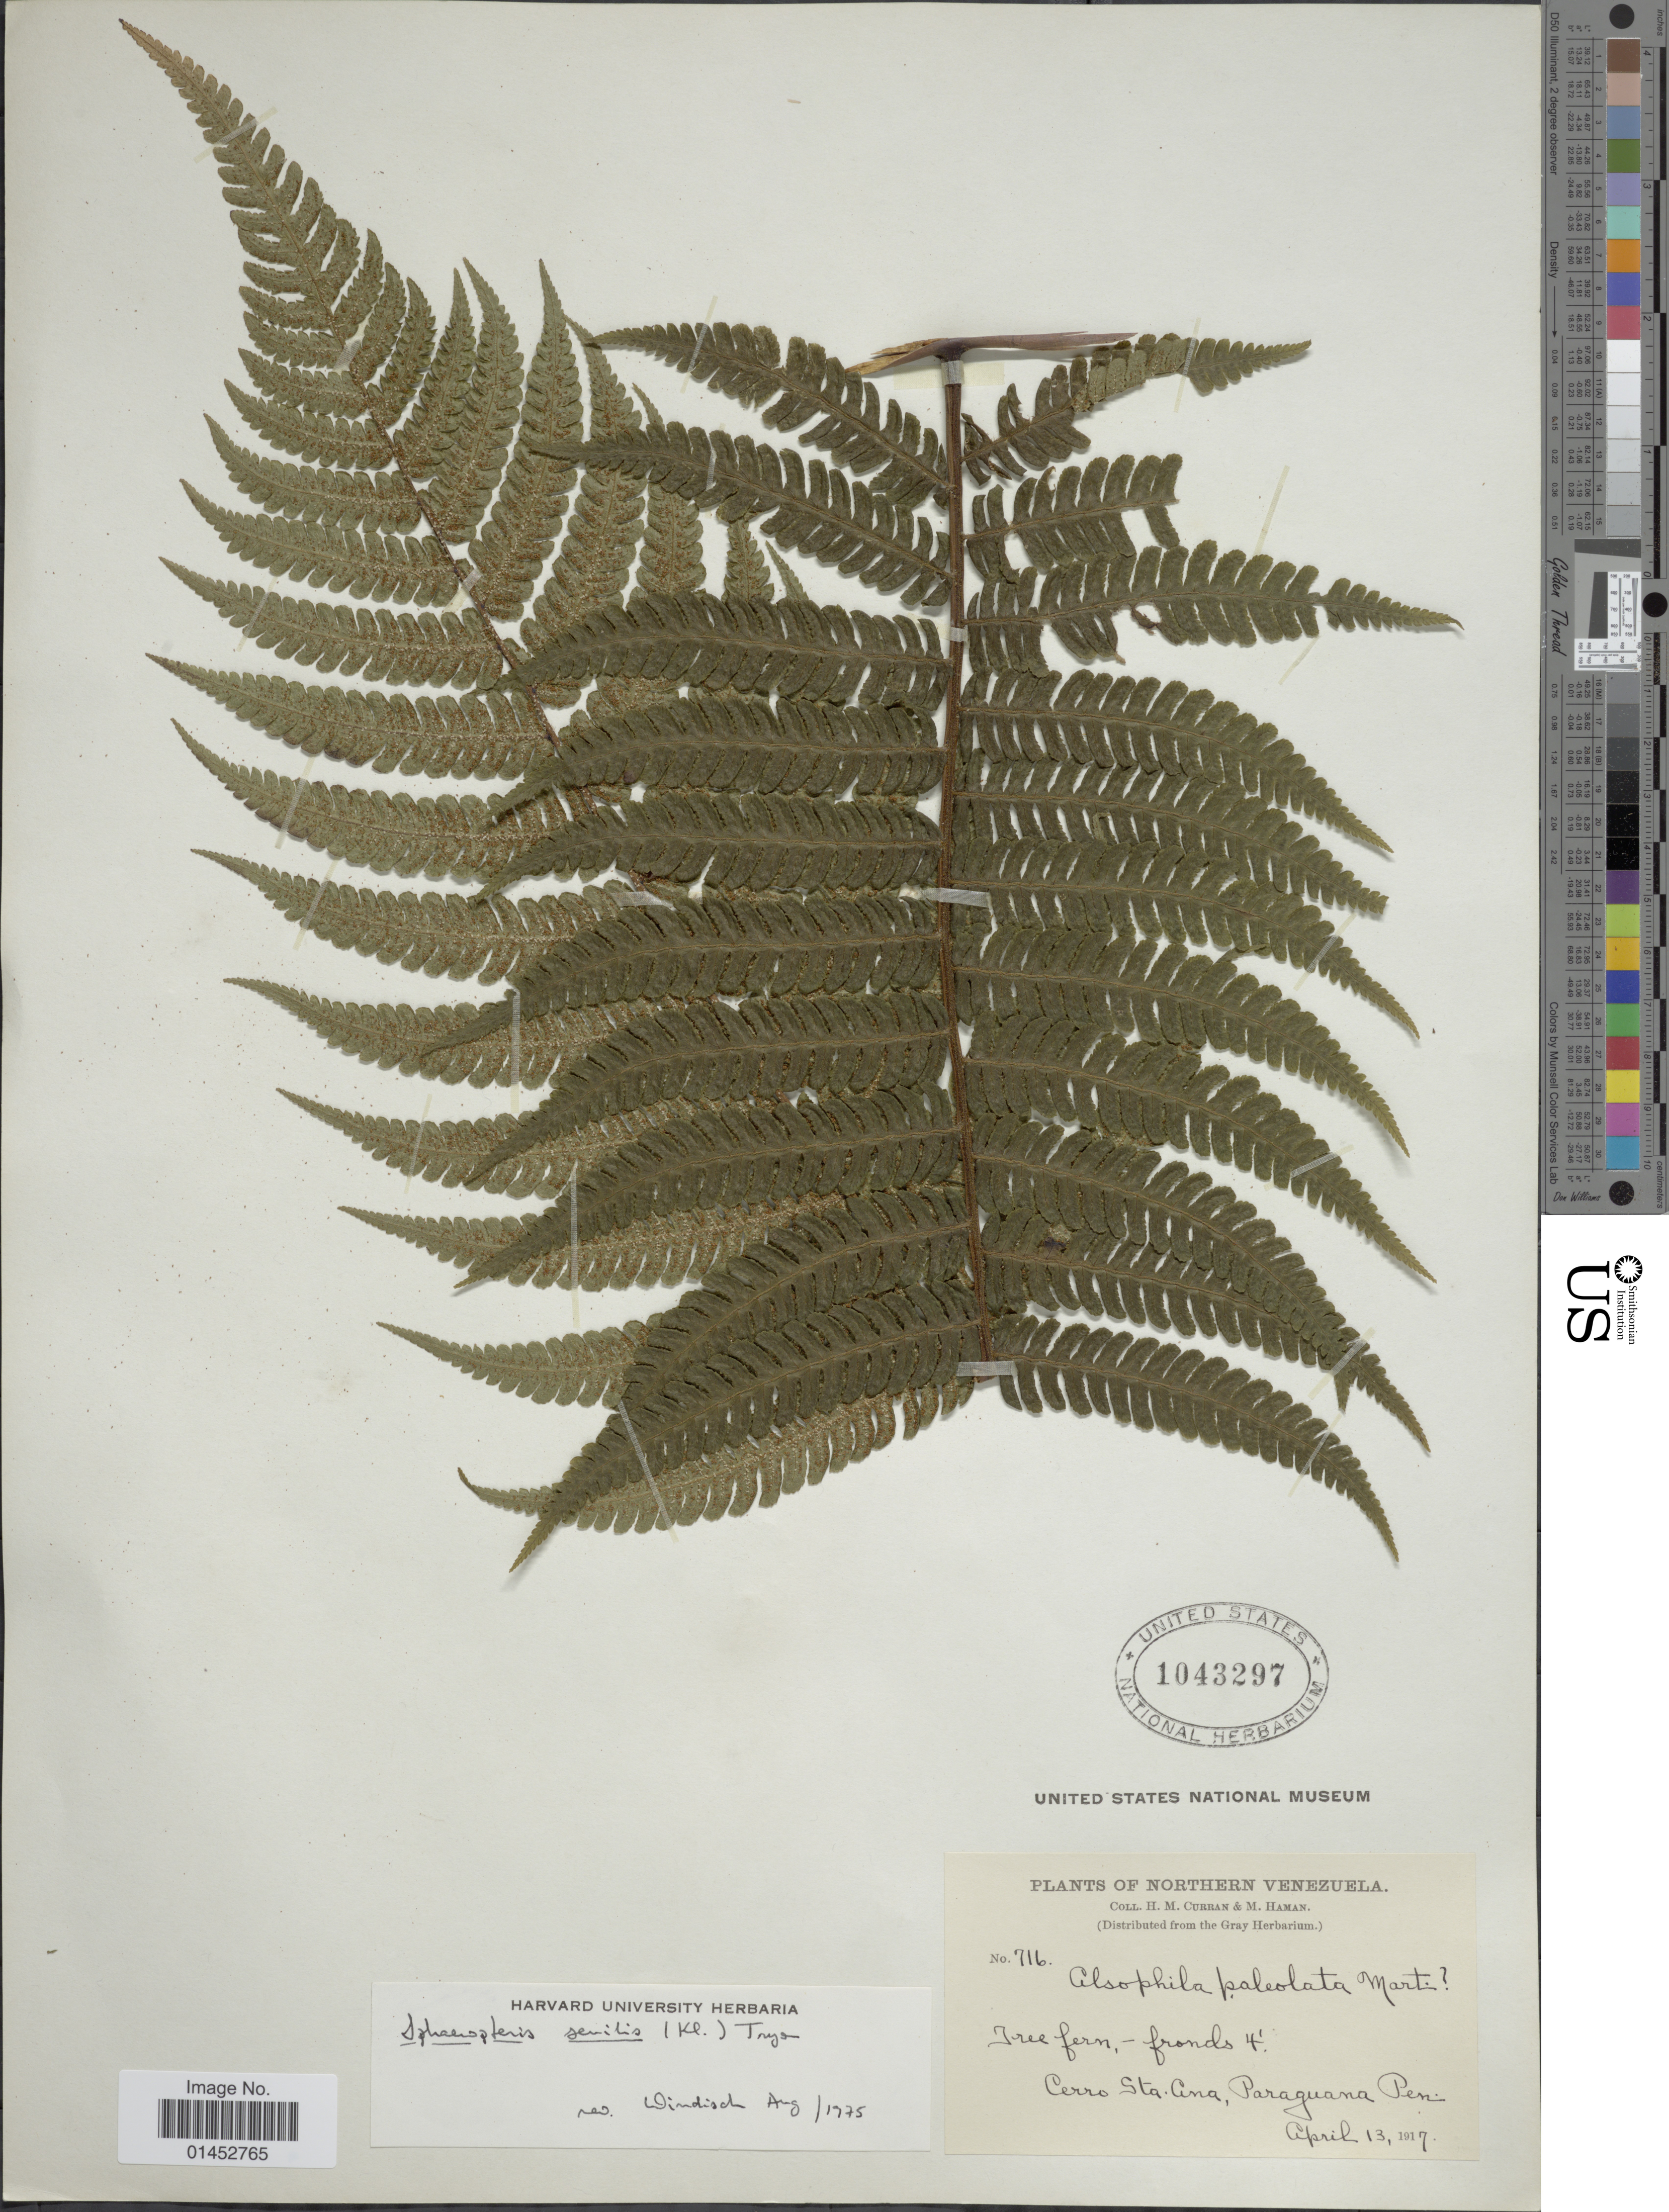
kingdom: Plantae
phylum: Tracheophyta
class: Polypodiopsida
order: Cyatheales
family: Cyatheaceae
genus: Cyathea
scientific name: Cyathea senilis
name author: (Klotzsch) Domin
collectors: H. M. Curran & M. Haman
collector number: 716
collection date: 1917-04-13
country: Venezuela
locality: Northern Venezuela, Cerro Sta Anan, Paraguana Pen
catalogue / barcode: US 1043297